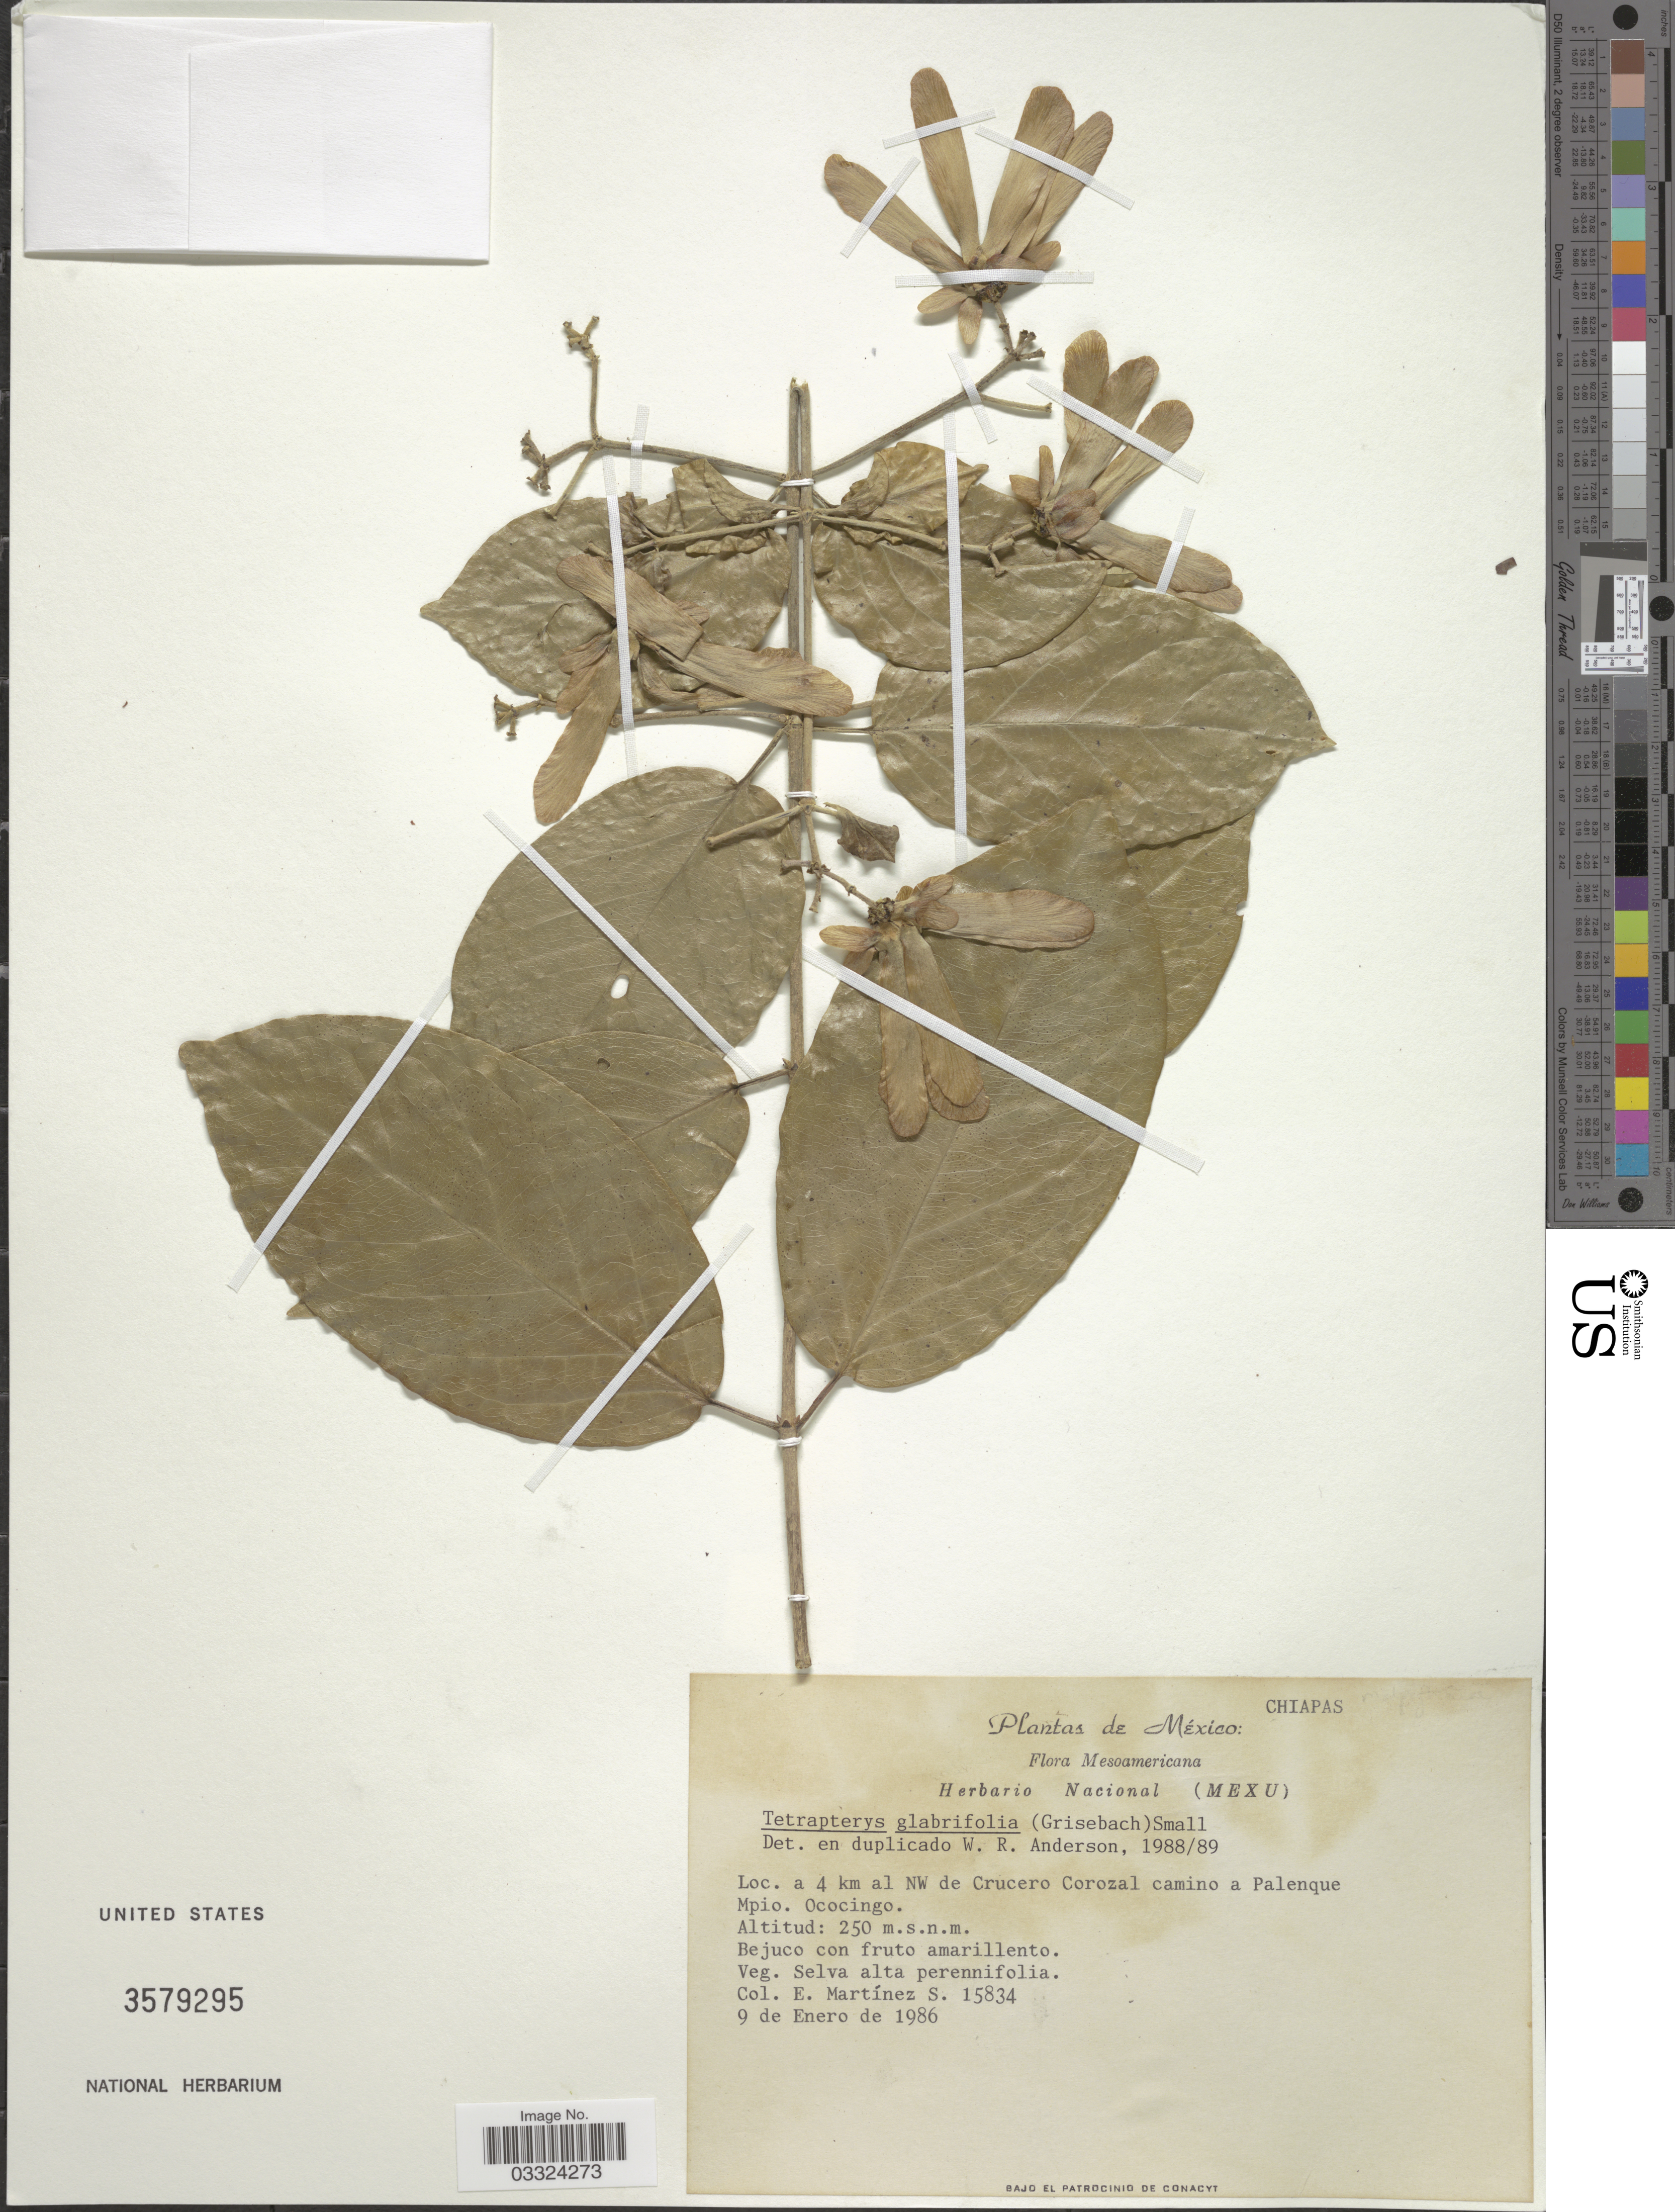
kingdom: Plantae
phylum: Tracheophyta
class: Magnoliopsida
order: Malpighiales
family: Malpighiaceae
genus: Tetrapterys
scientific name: Tetrapterys macrobracteata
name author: (Lundell) A. Pool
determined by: Pool, A., (MO), Missouri Botanical Garden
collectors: E. M. Martínez S.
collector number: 15834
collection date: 1986-01-09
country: Mexico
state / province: Chiapas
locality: A 4 km al NW de Crucero Corozal camino a Palenque. Mpio Ococingo.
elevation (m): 250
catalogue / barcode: US 3579295